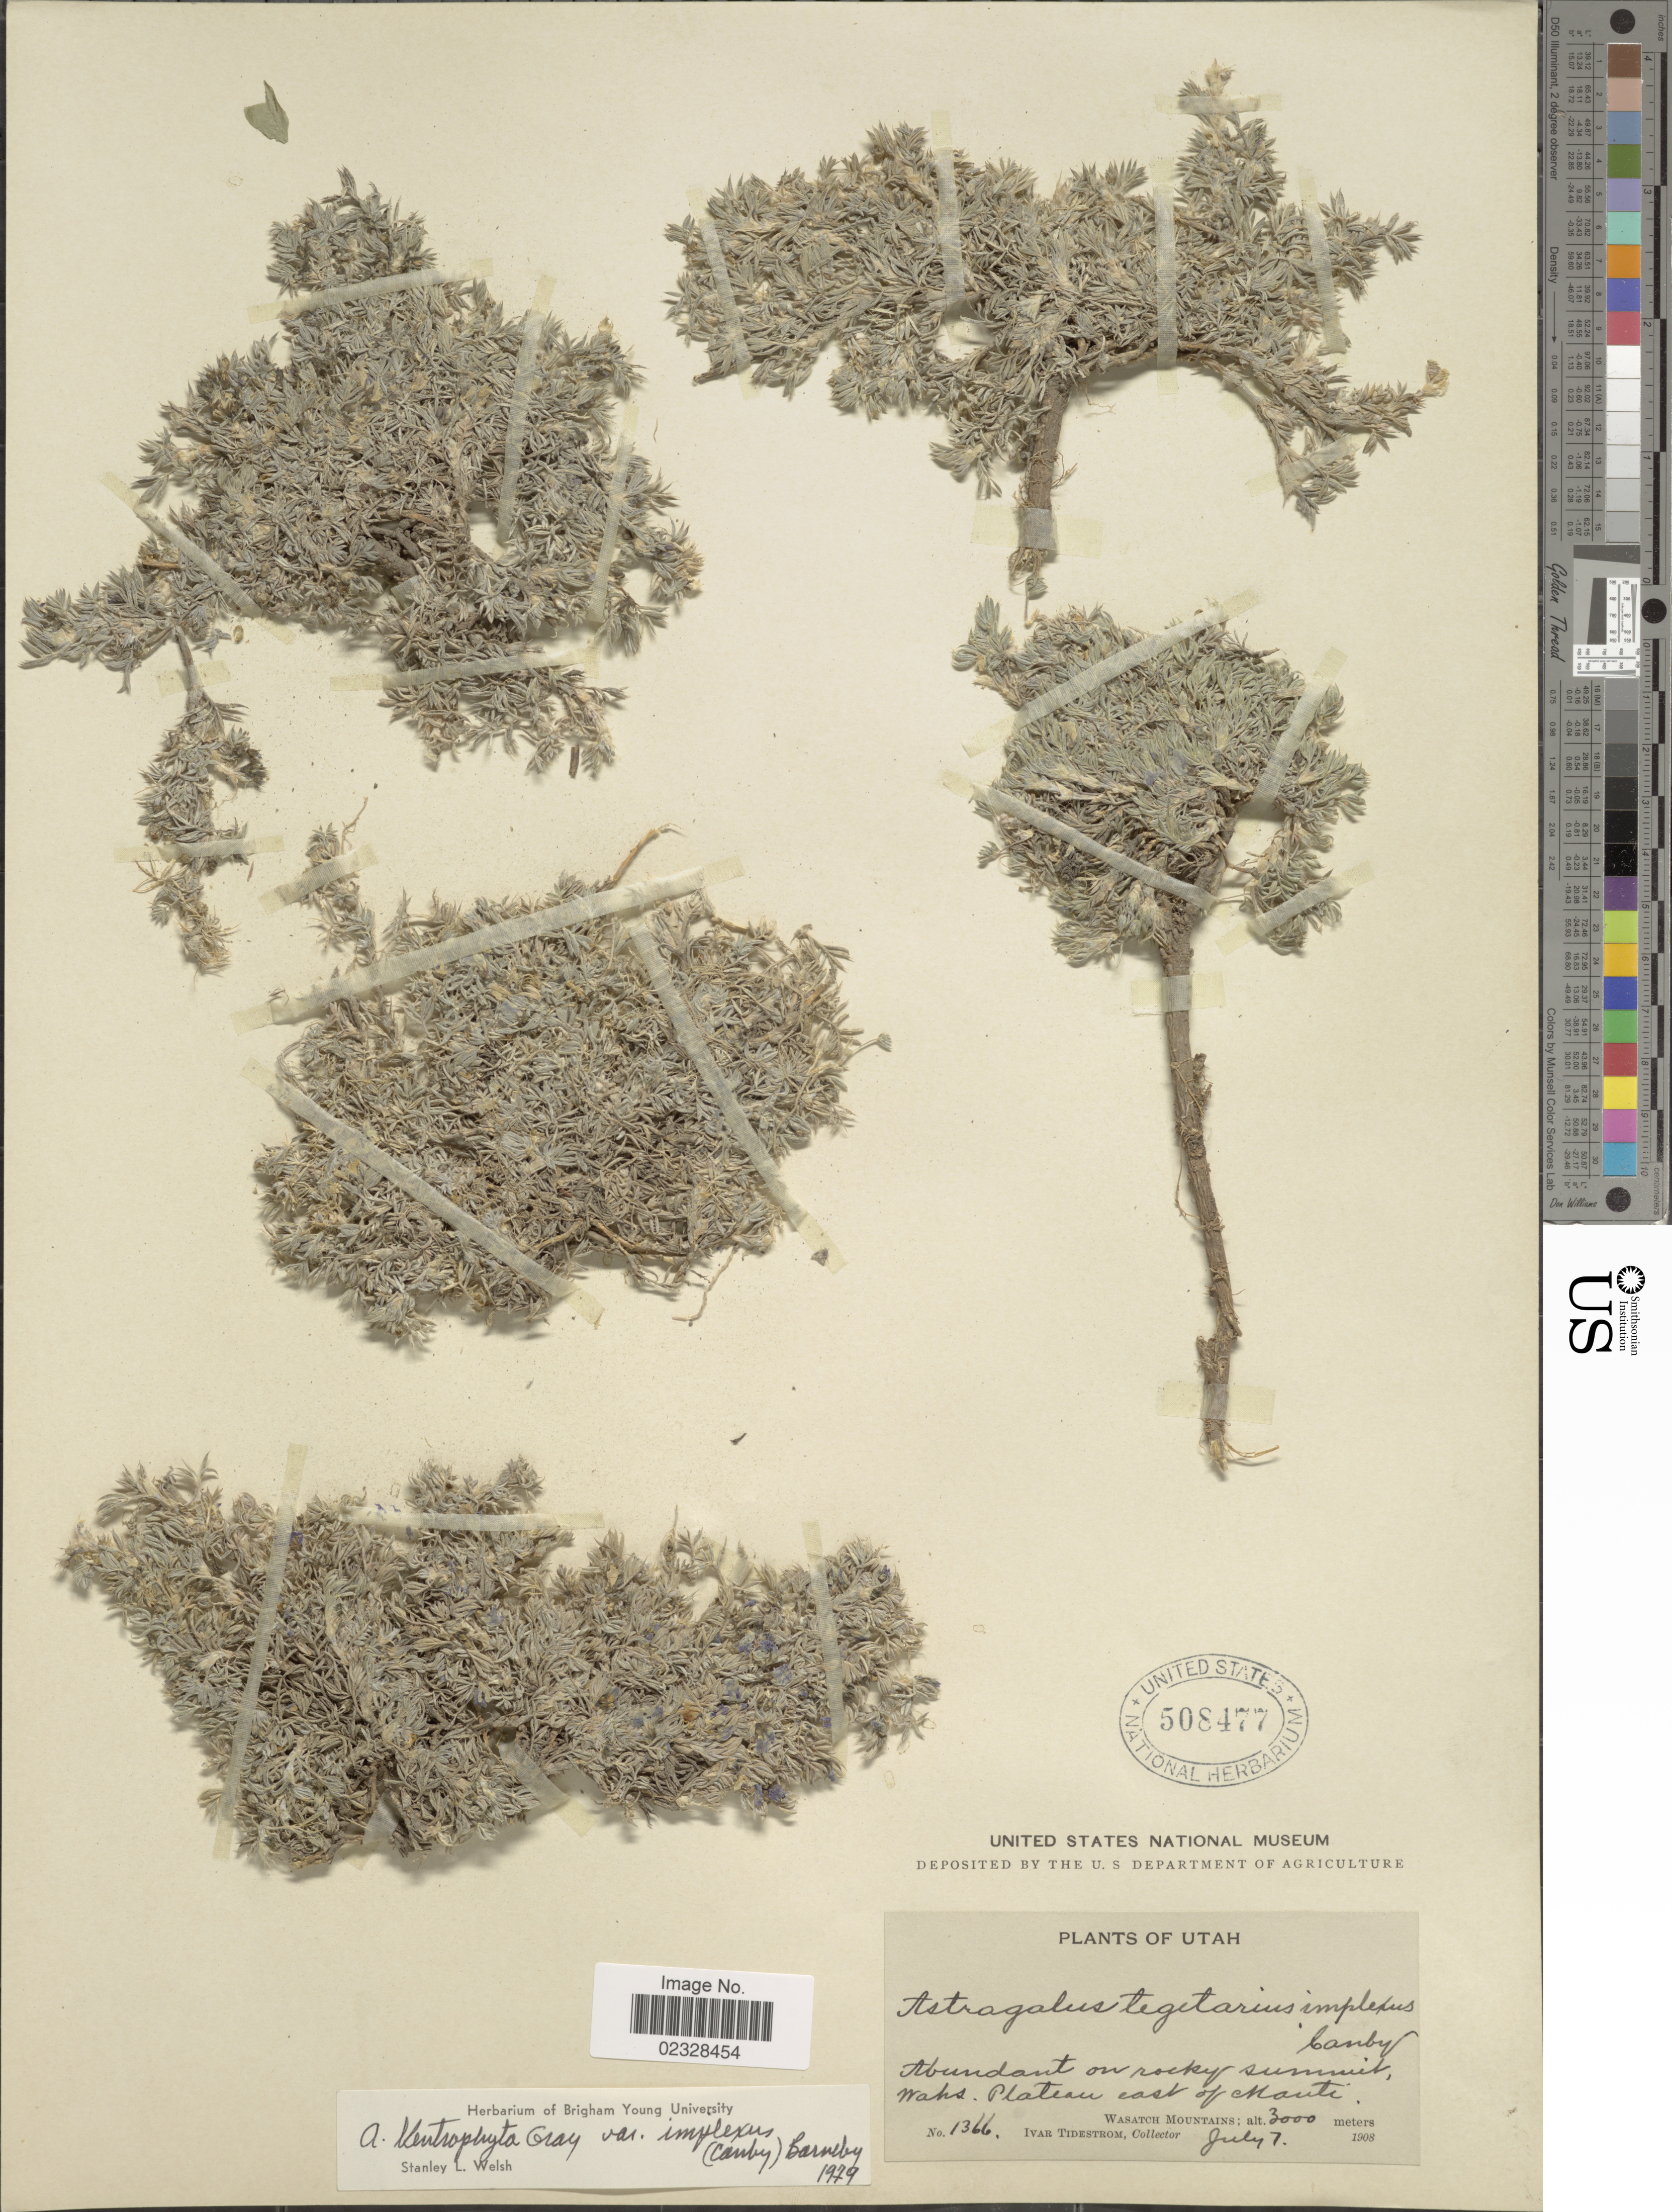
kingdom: Plantae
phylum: Tracheophyta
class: Magnoliopsida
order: Fabales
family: Fabaceae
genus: Astragalus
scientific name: Astragalus aculeatus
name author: A. Nelson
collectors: I. F. Tidestrom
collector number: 1366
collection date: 1908-07-07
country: United States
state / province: Utah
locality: Abundant on rocky summit, Wahs. Plateau eaast of Mauti. Wasatch Mountains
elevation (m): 3000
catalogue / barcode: US 508477